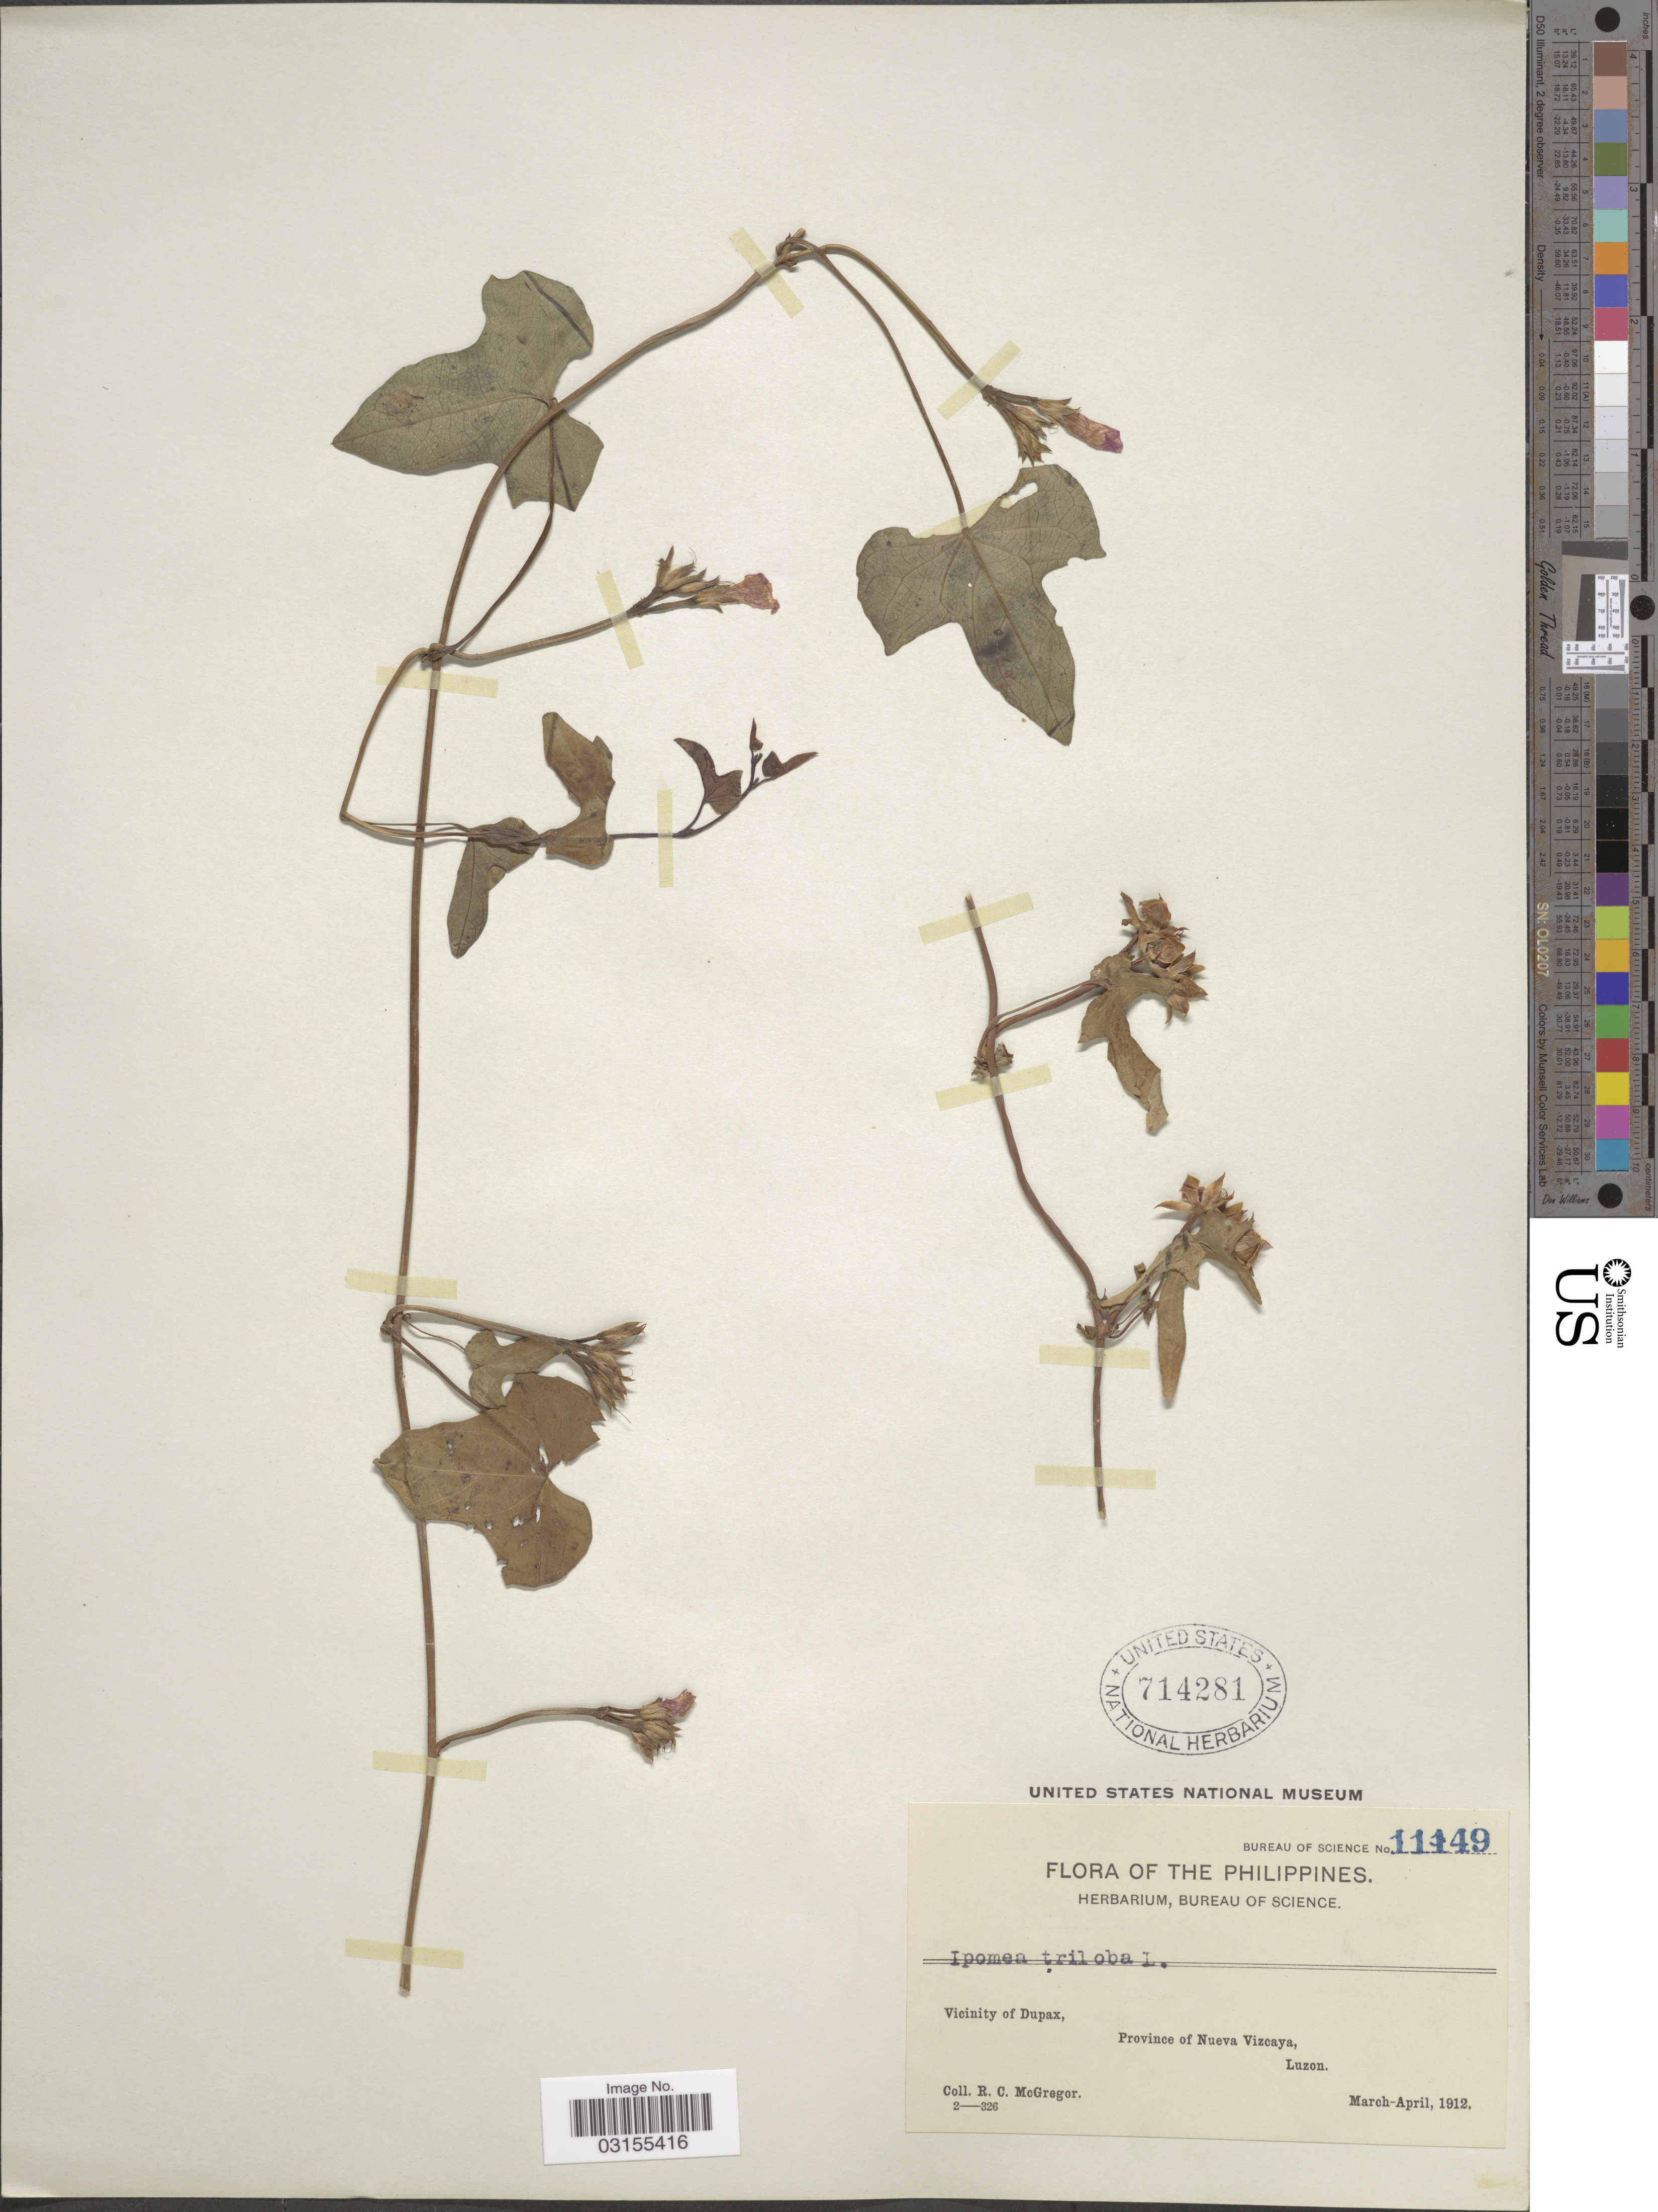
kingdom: Plantae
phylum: Tracheophyta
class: Magnoliopsida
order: Solanales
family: Convolvulaceae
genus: Ipomoea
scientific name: Ipomoea triloba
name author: L.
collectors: R. C. McGregor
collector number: Bureau of Science 11149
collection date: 1912-03/1912-04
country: Philippines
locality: Vicinity of Dupax, Province of Nueva Vizcaya, Luzon.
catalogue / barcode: US 714281